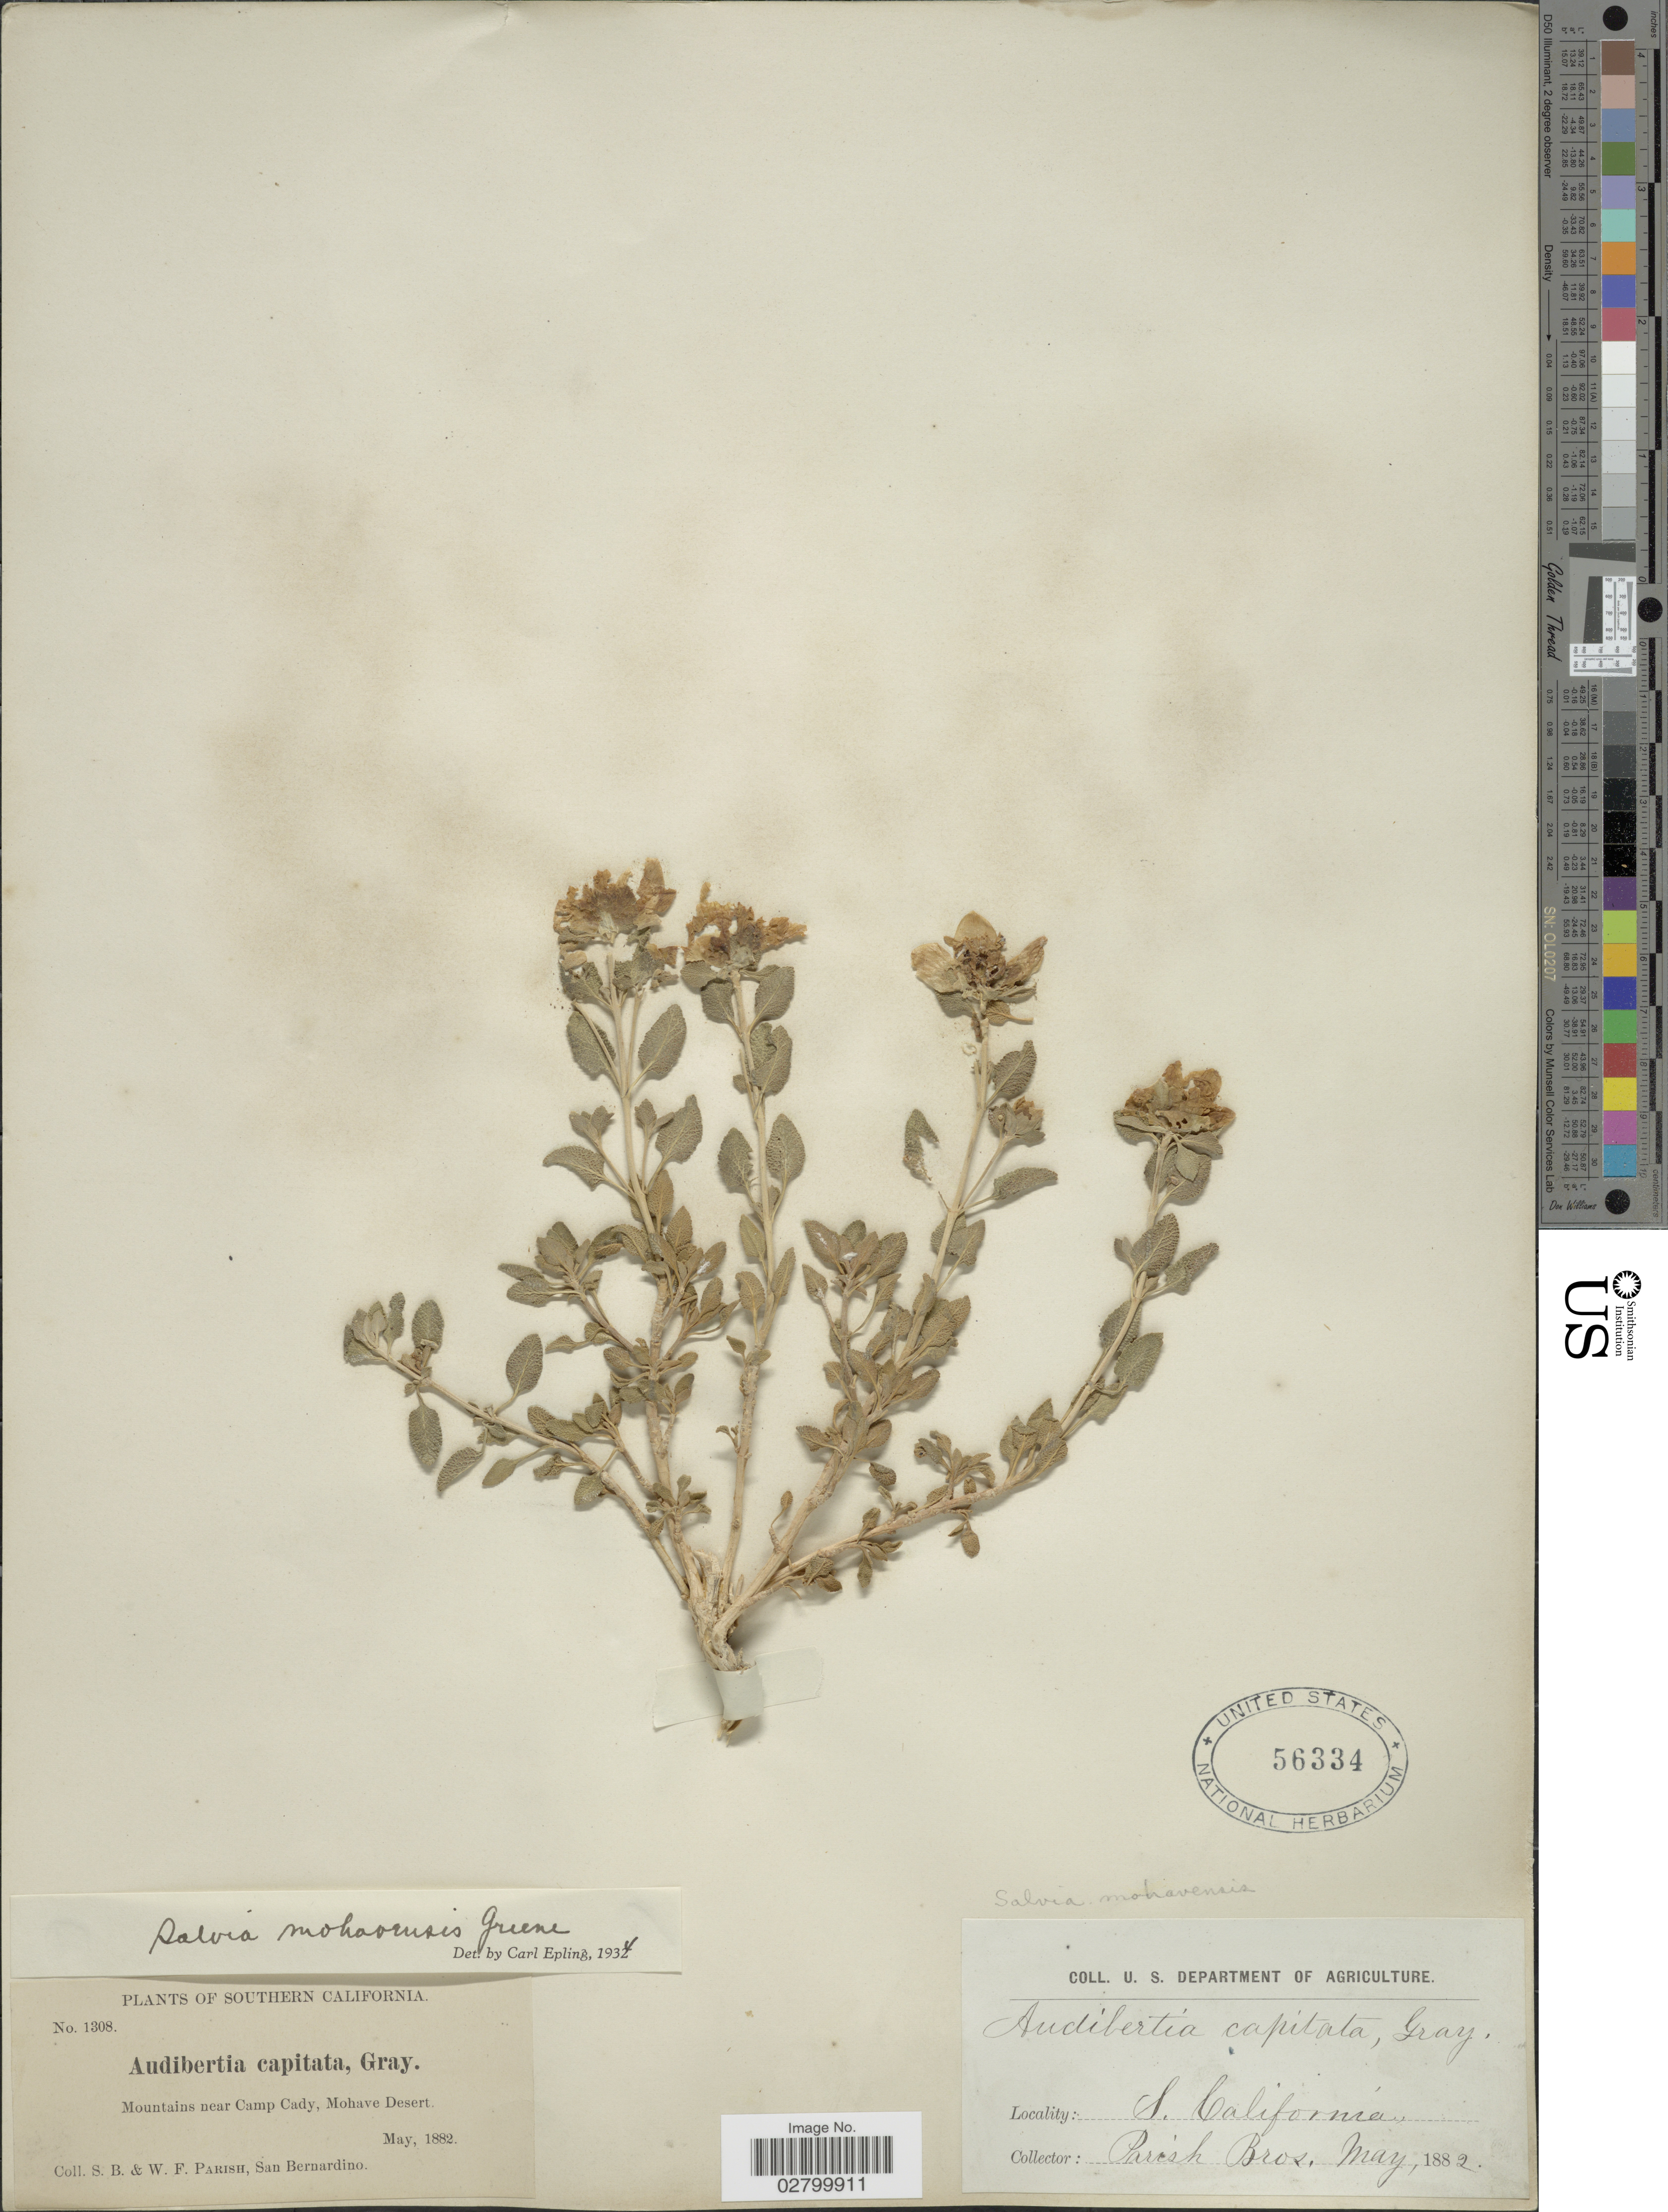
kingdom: Plantae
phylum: Tracheophyta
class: Magnoliopsida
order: Lamiales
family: Lamiaceae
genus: Salvia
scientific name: Salvia mohavensis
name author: Greene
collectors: S. B. Parish & W. F. Parish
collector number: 1308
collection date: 1882-05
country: United States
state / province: California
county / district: Kern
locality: Southern California. Mountains near Camp Cady, Mohave Desert.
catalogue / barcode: US 56334